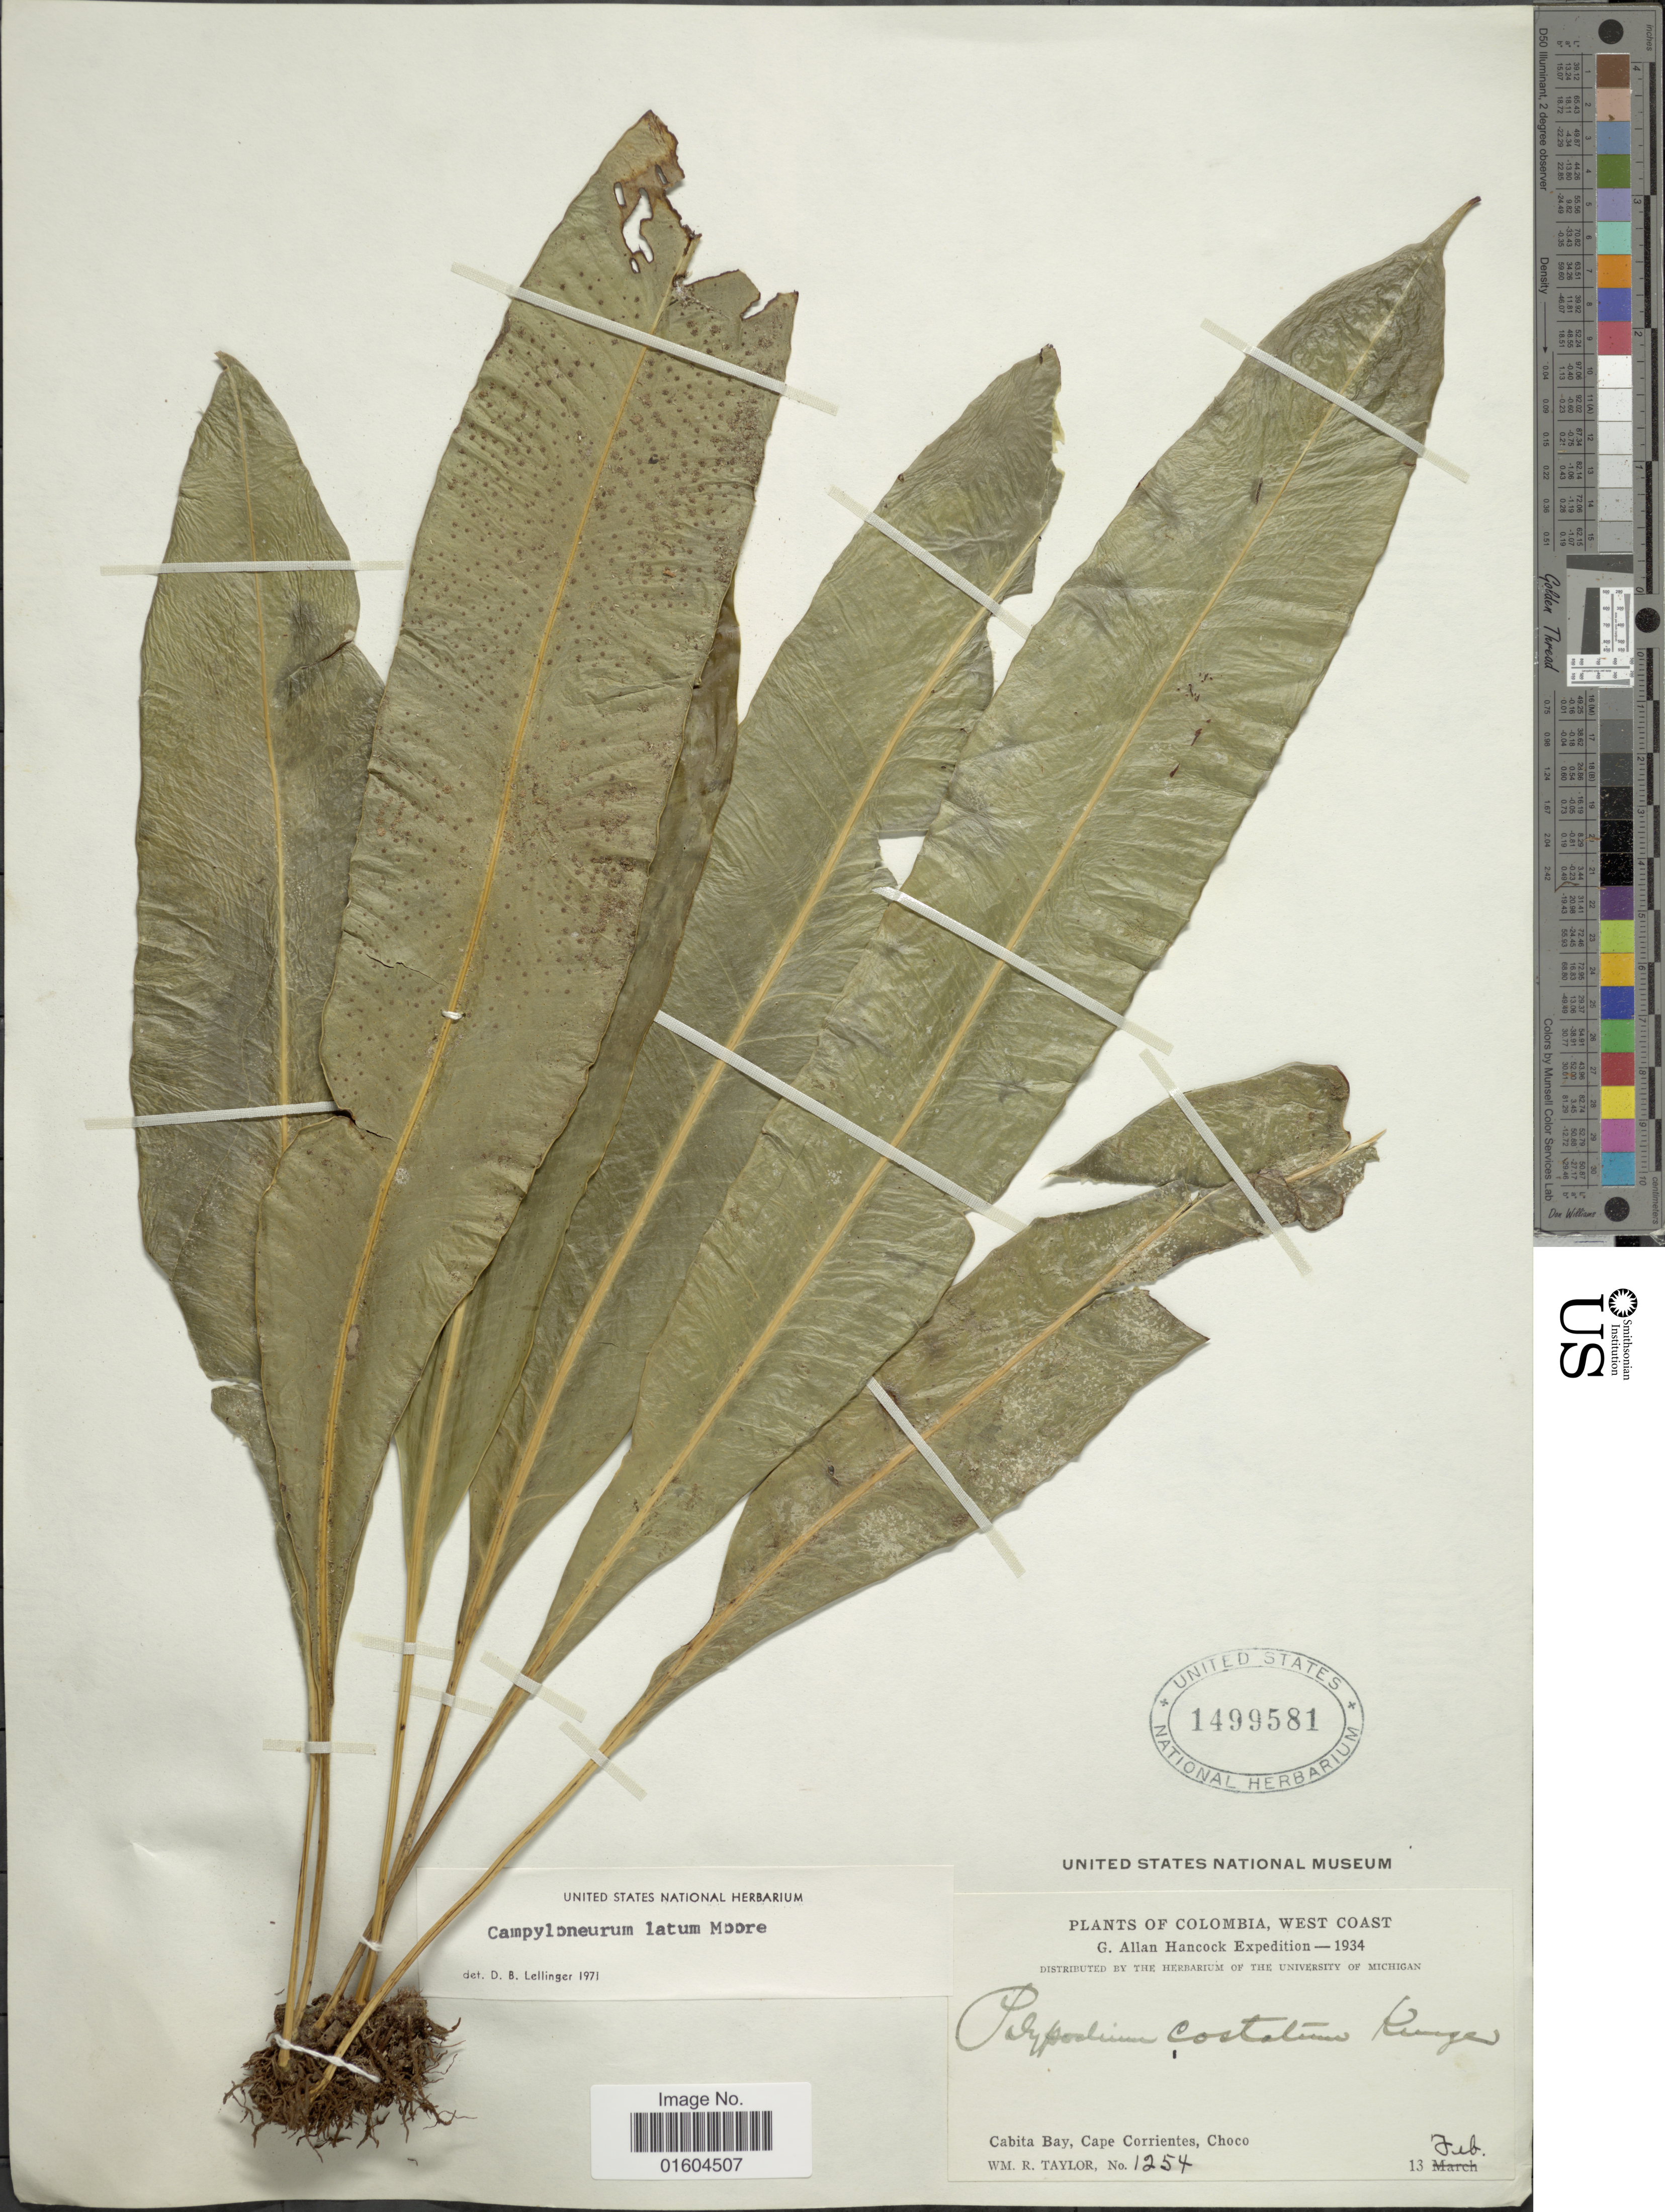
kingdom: Plantae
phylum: Tracheophyta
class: Polypodiopsida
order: Polypodiales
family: Polypodiaceae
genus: Campyloneurum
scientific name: Campyloneurum latum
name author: T. Moore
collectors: W. R. Taylor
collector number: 1254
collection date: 1934-02-13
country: Colombia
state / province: Chocó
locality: Colombia, West Coast, Cabita Bay, Cape Corrientes, Choco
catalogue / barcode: US 1499581